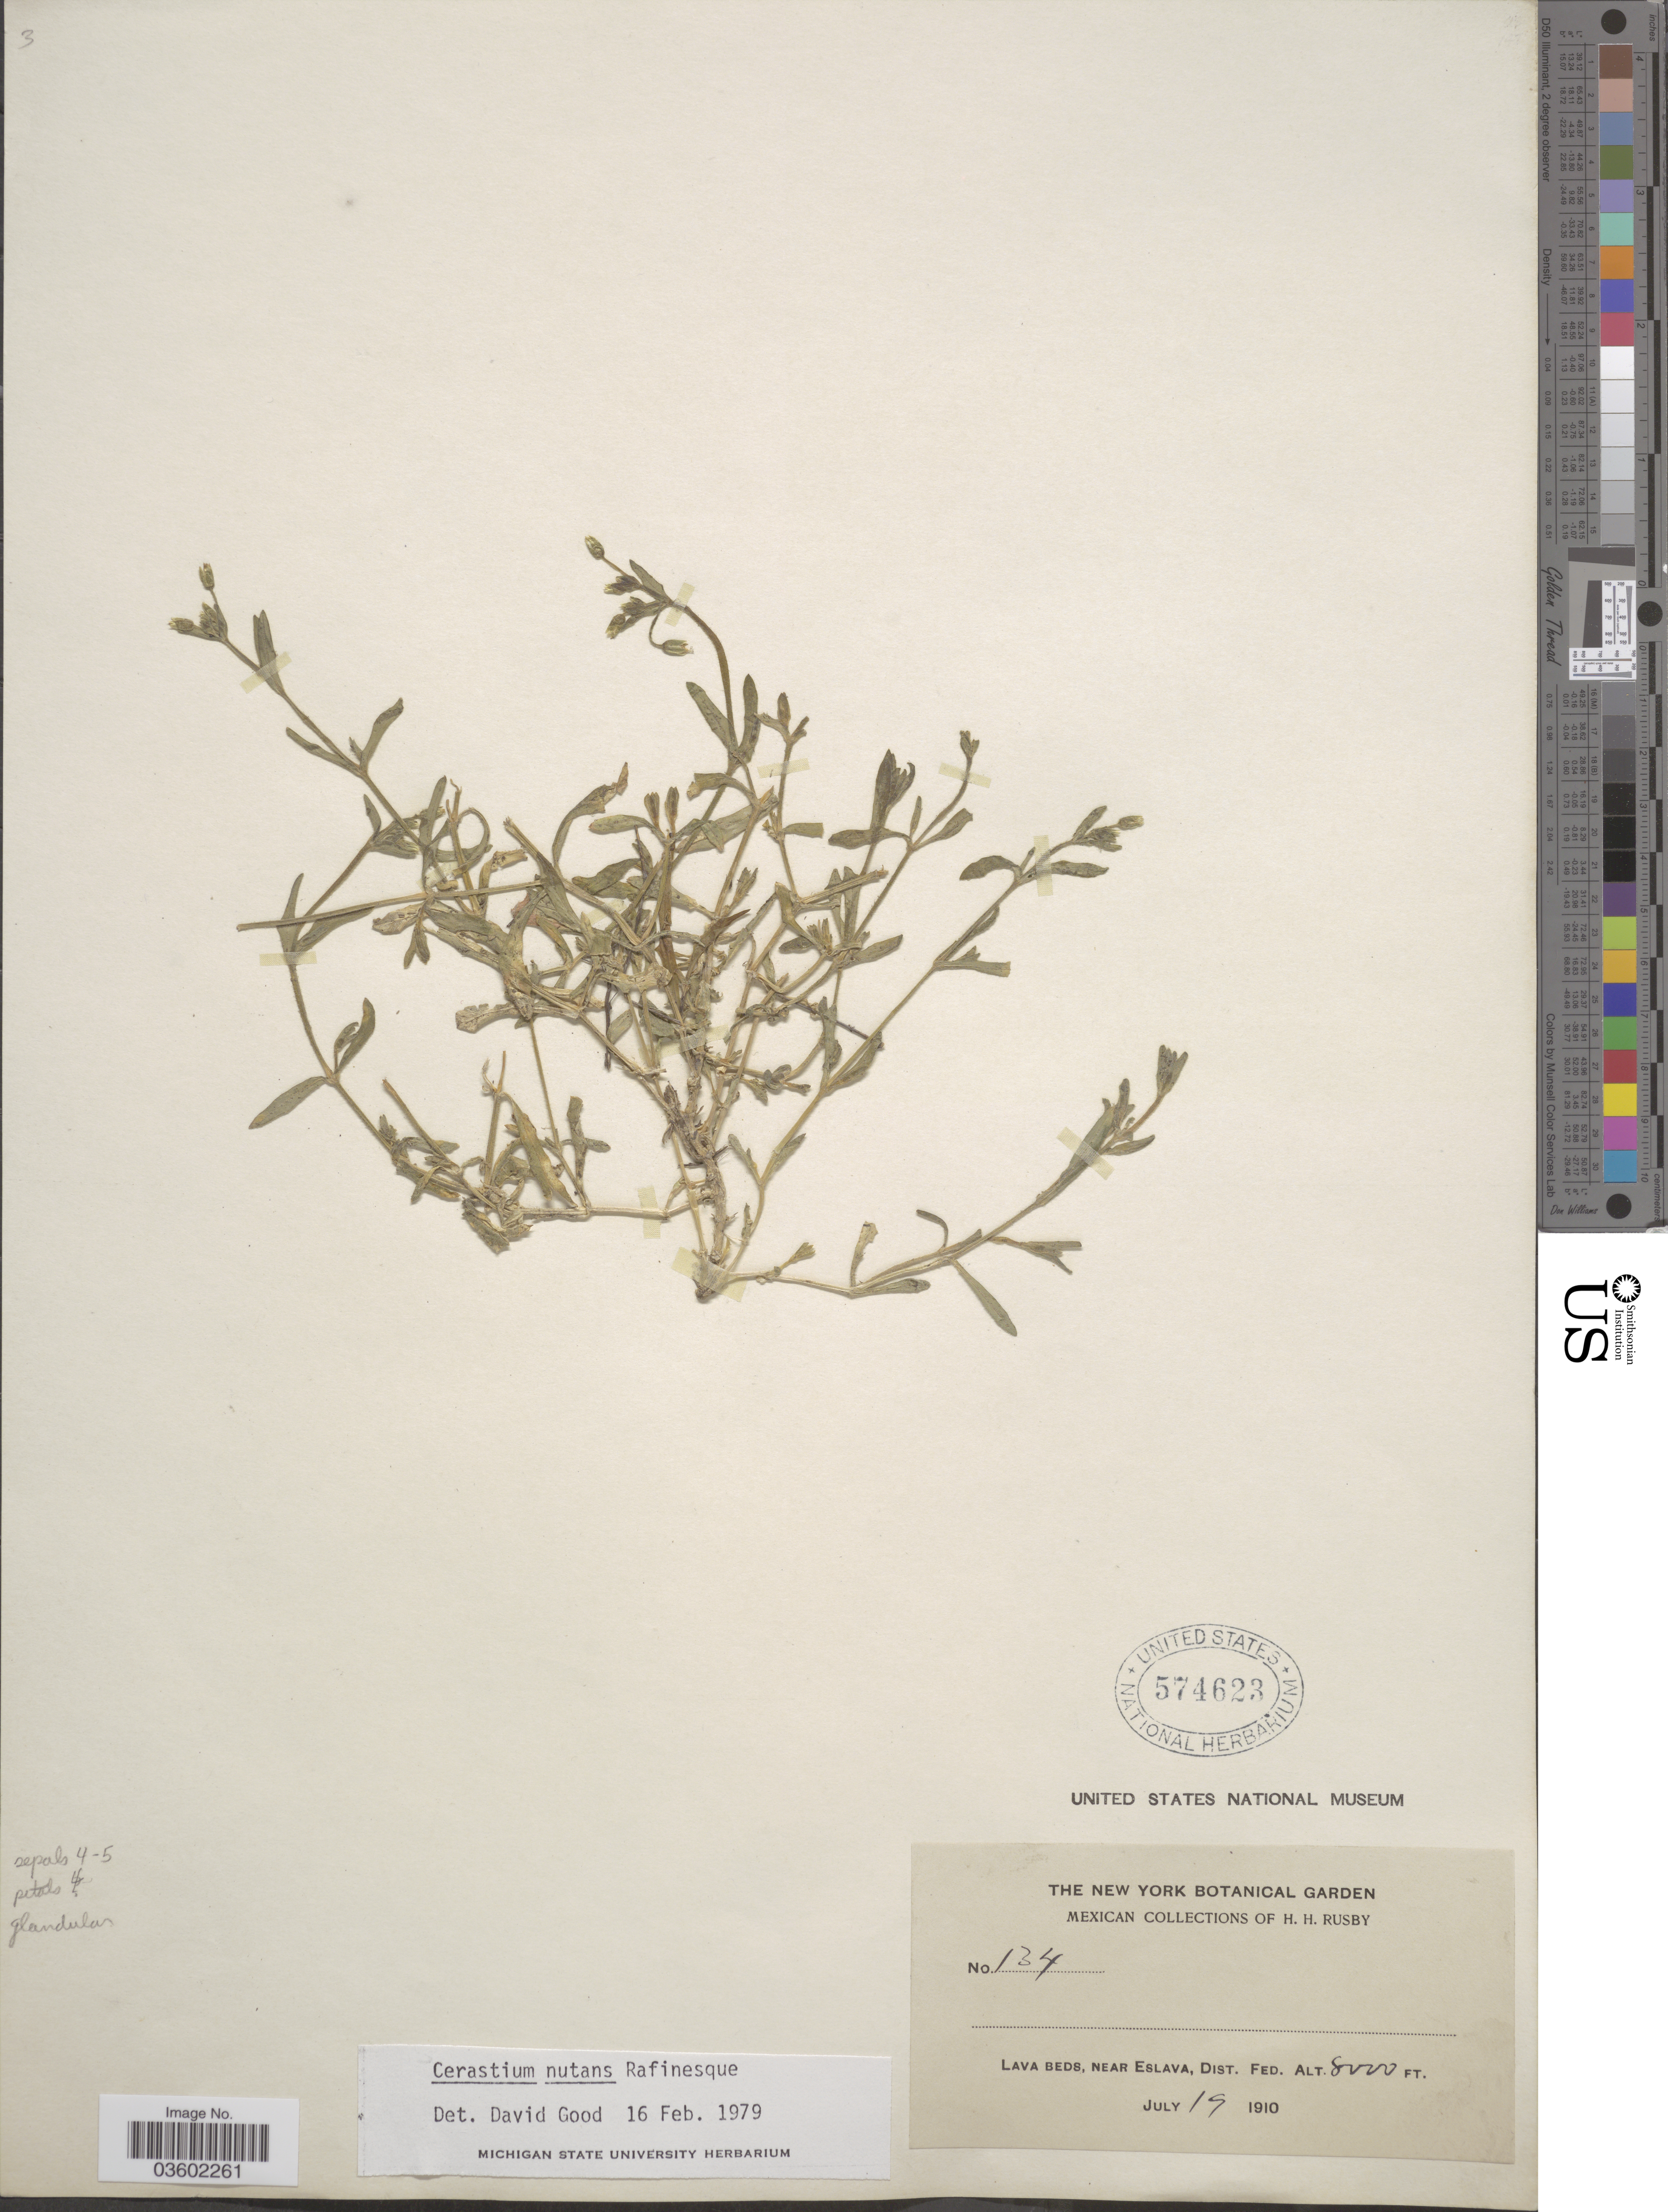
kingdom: Plantae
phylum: Tracheophyta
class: Magnoliopsida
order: Caryophyllales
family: Caryophyllaceae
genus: Cerastium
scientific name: Cerastium nutans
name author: Raf.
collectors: H. H. Rusby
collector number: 134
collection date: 1910-07-19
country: Mexico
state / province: Distrito Federal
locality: Lava beds, near Eslava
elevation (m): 2438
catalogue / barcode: US 574623